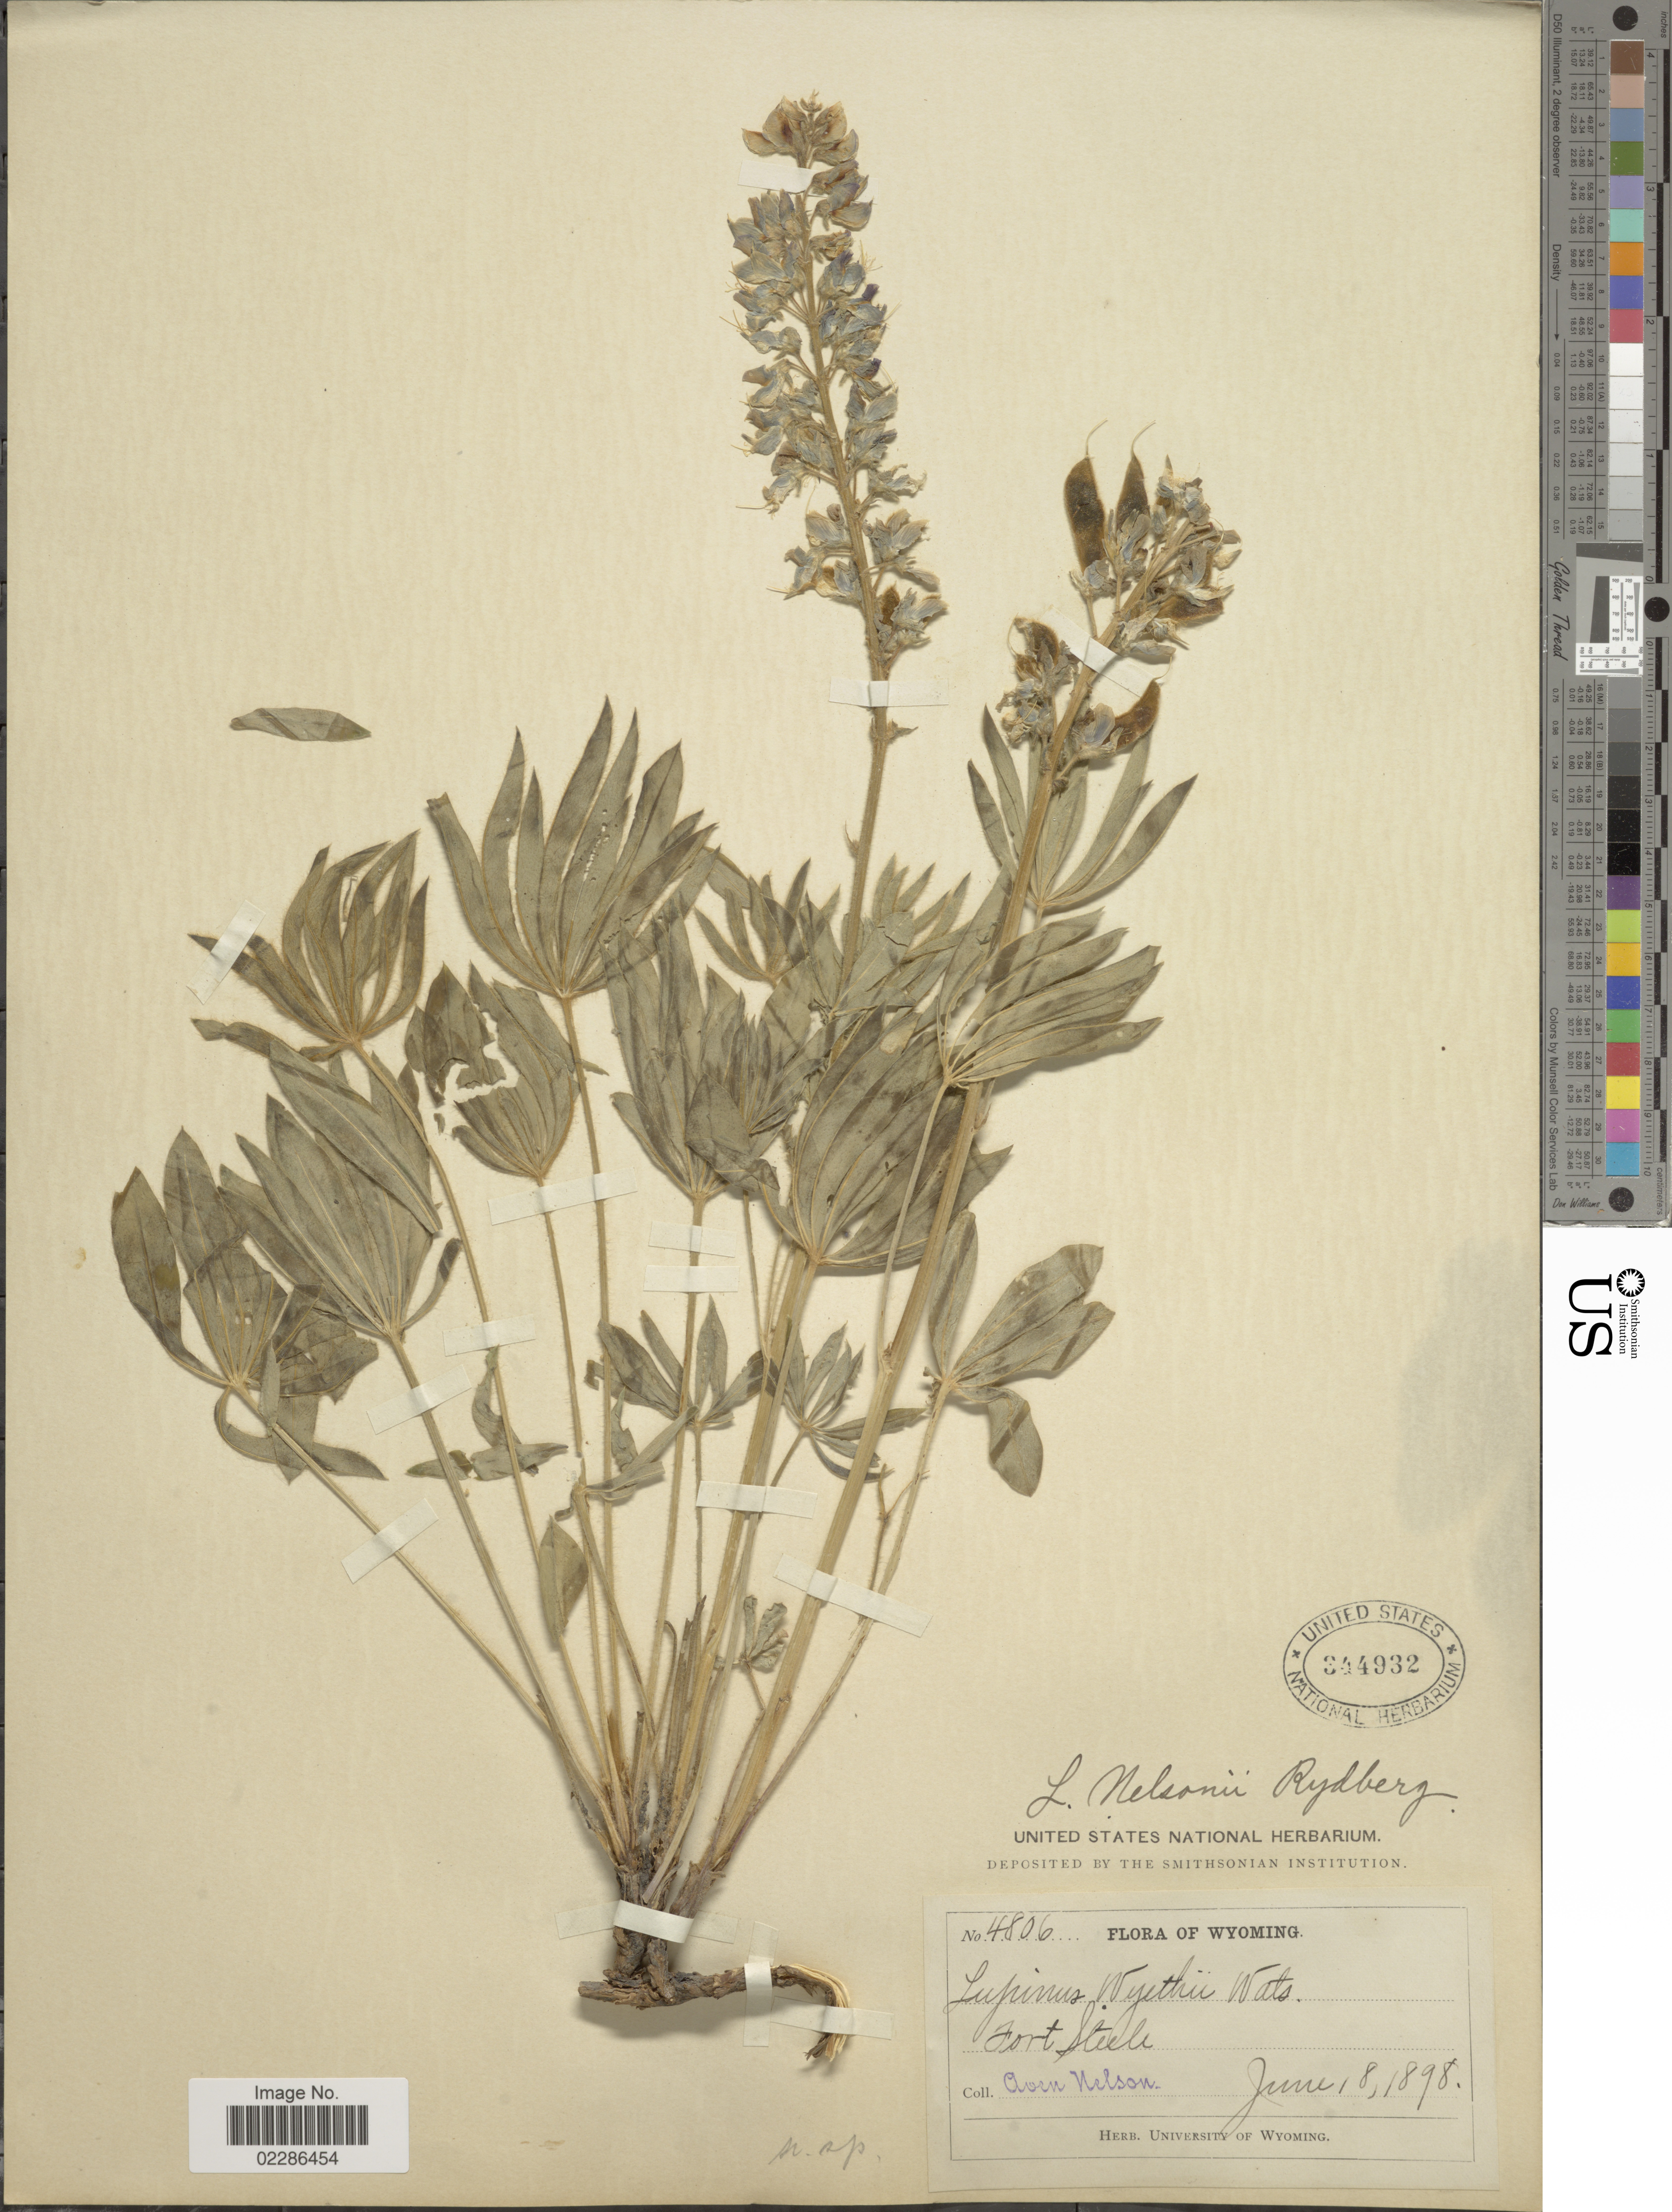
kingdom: Plantae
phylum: Tracheophyta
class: Magnoliopsida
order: Fabales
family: Fabaceae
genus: Lupinus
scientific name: Lupinus nelsoni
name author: Rose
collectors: A. Nelson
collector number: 4806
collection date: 1898-06-18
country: United States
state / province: Wyoming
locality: Fort Steele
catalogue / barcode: US 344932